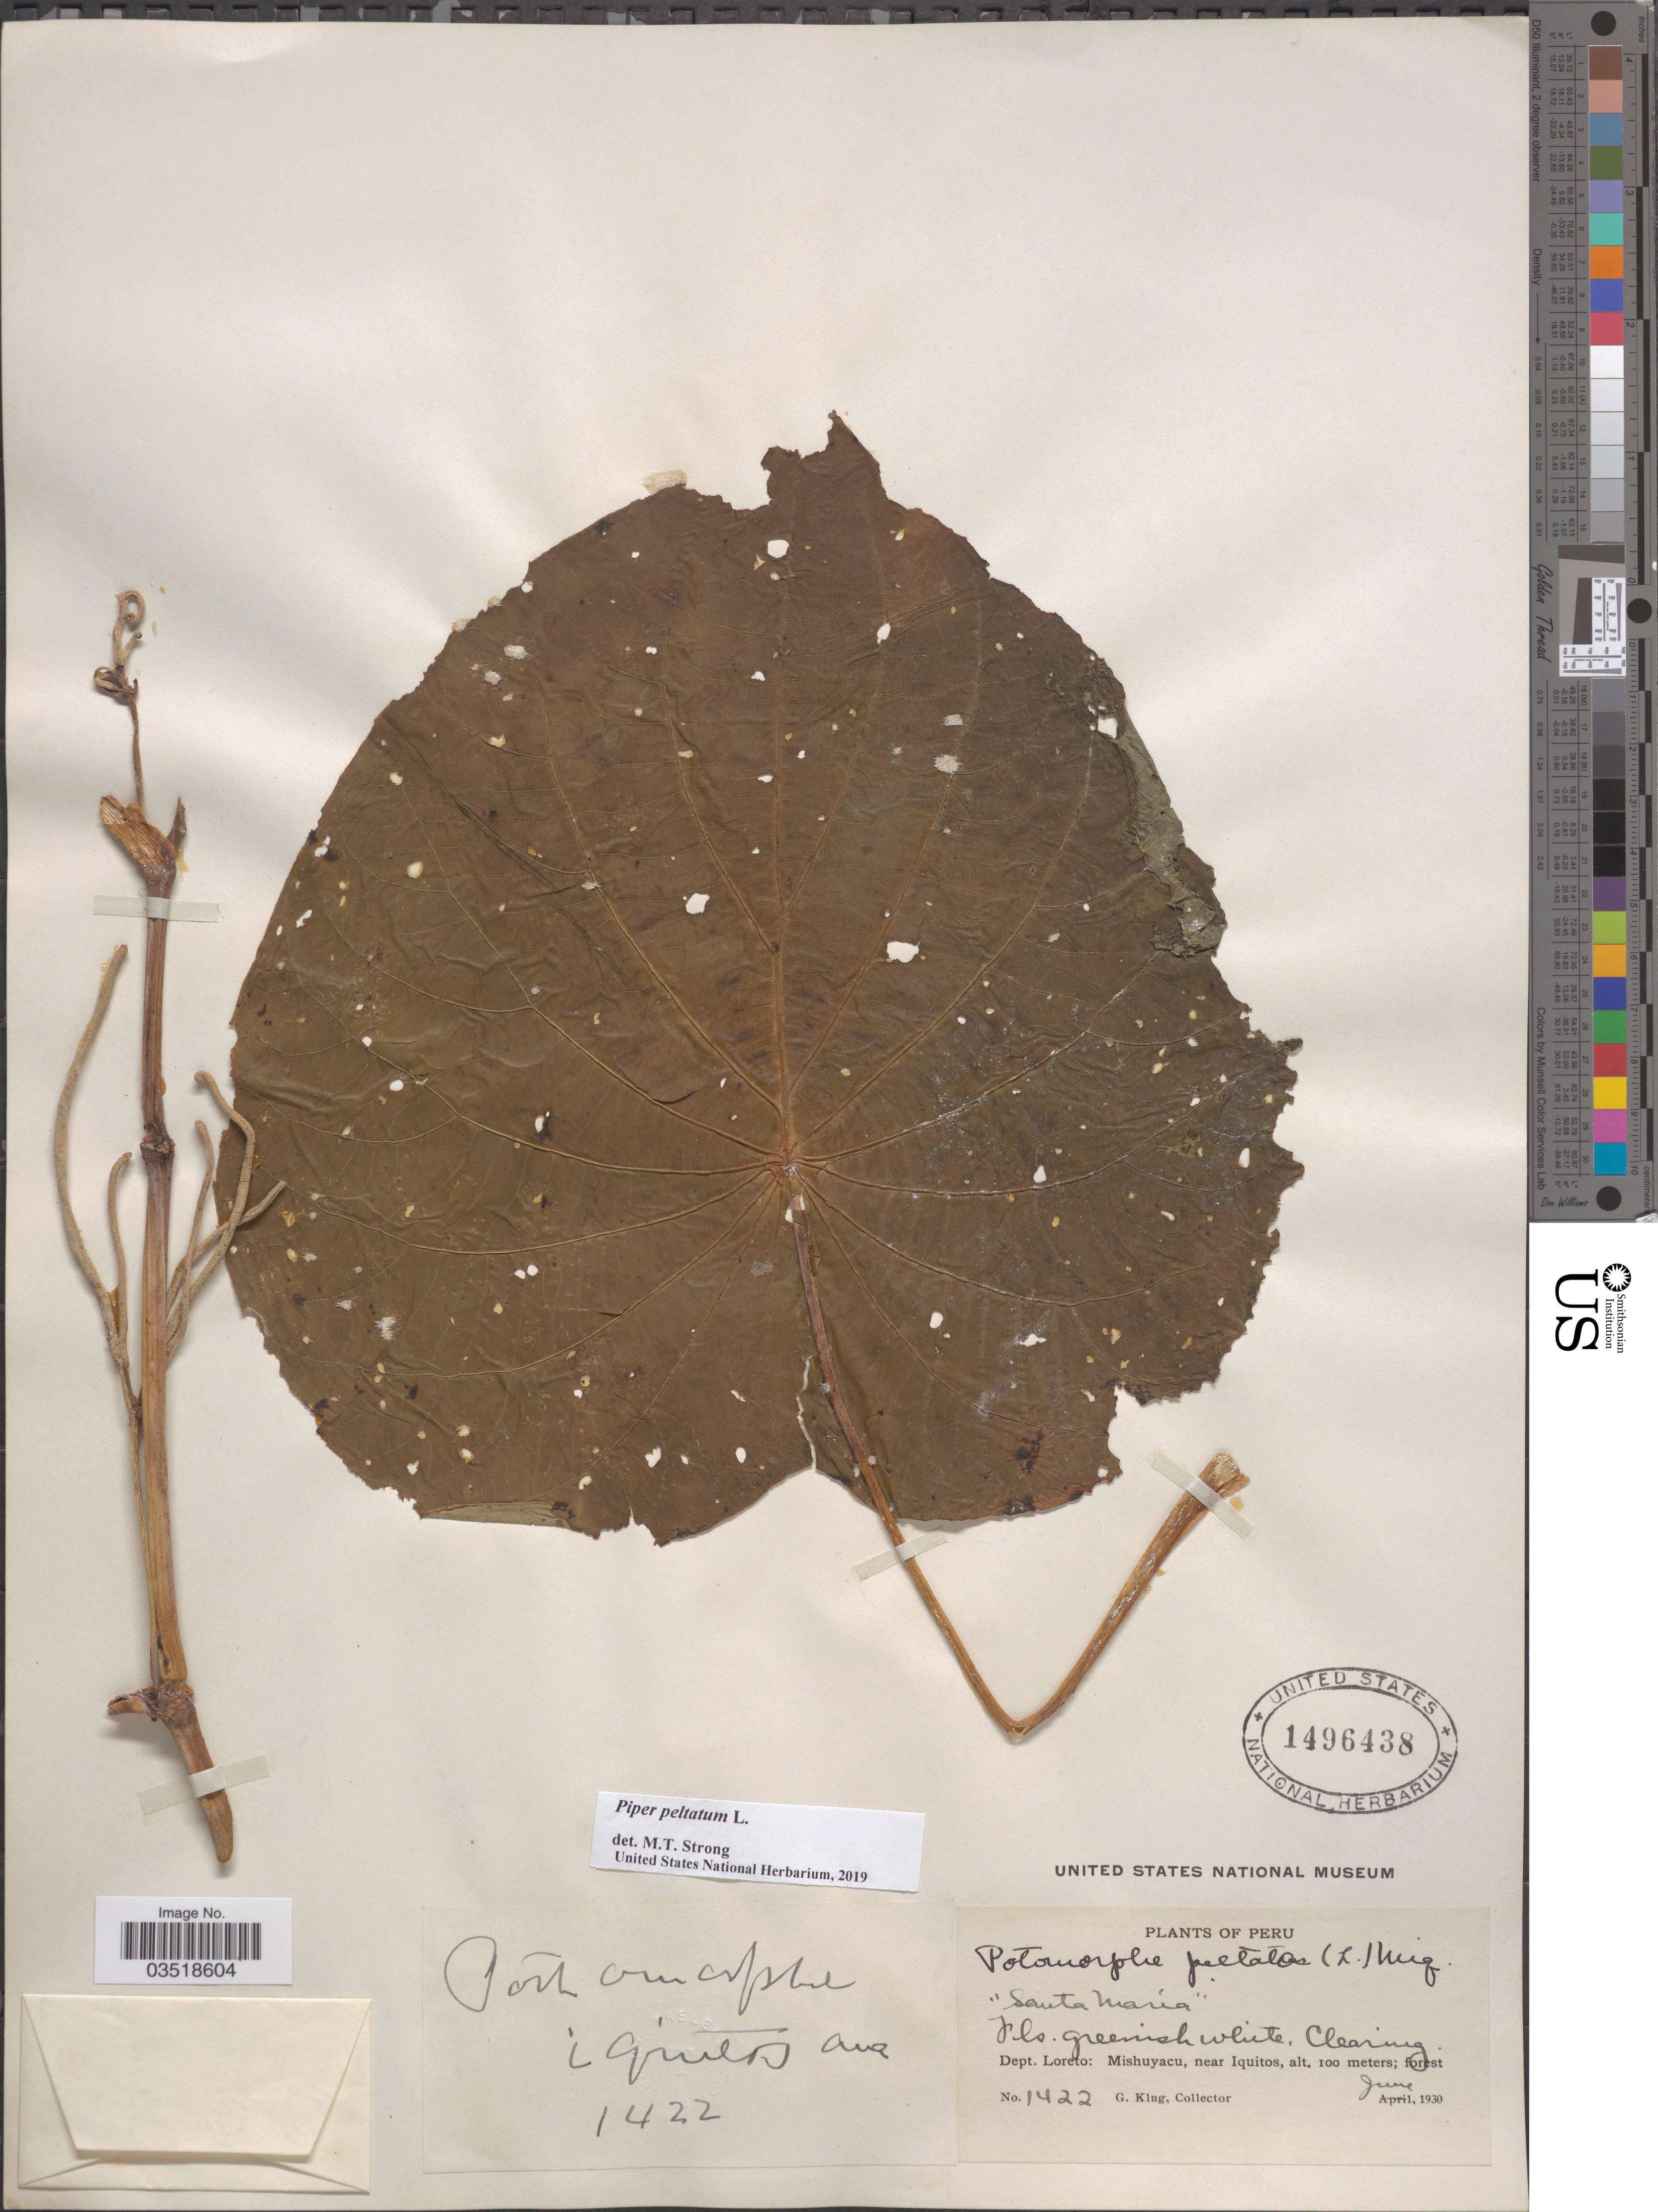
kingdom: Plantae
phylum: Tracheophyta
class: Magnoliopsida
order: Piperales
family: Piperaceae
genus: Piper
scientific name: Piper peltatum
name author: L.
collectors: G. Klug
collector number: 1422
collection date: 1930-06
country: Peru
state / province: Loreto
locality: Dept. Loreto: Mishuyacu, near Iquitos.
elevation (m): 100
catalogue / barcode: US 1496438